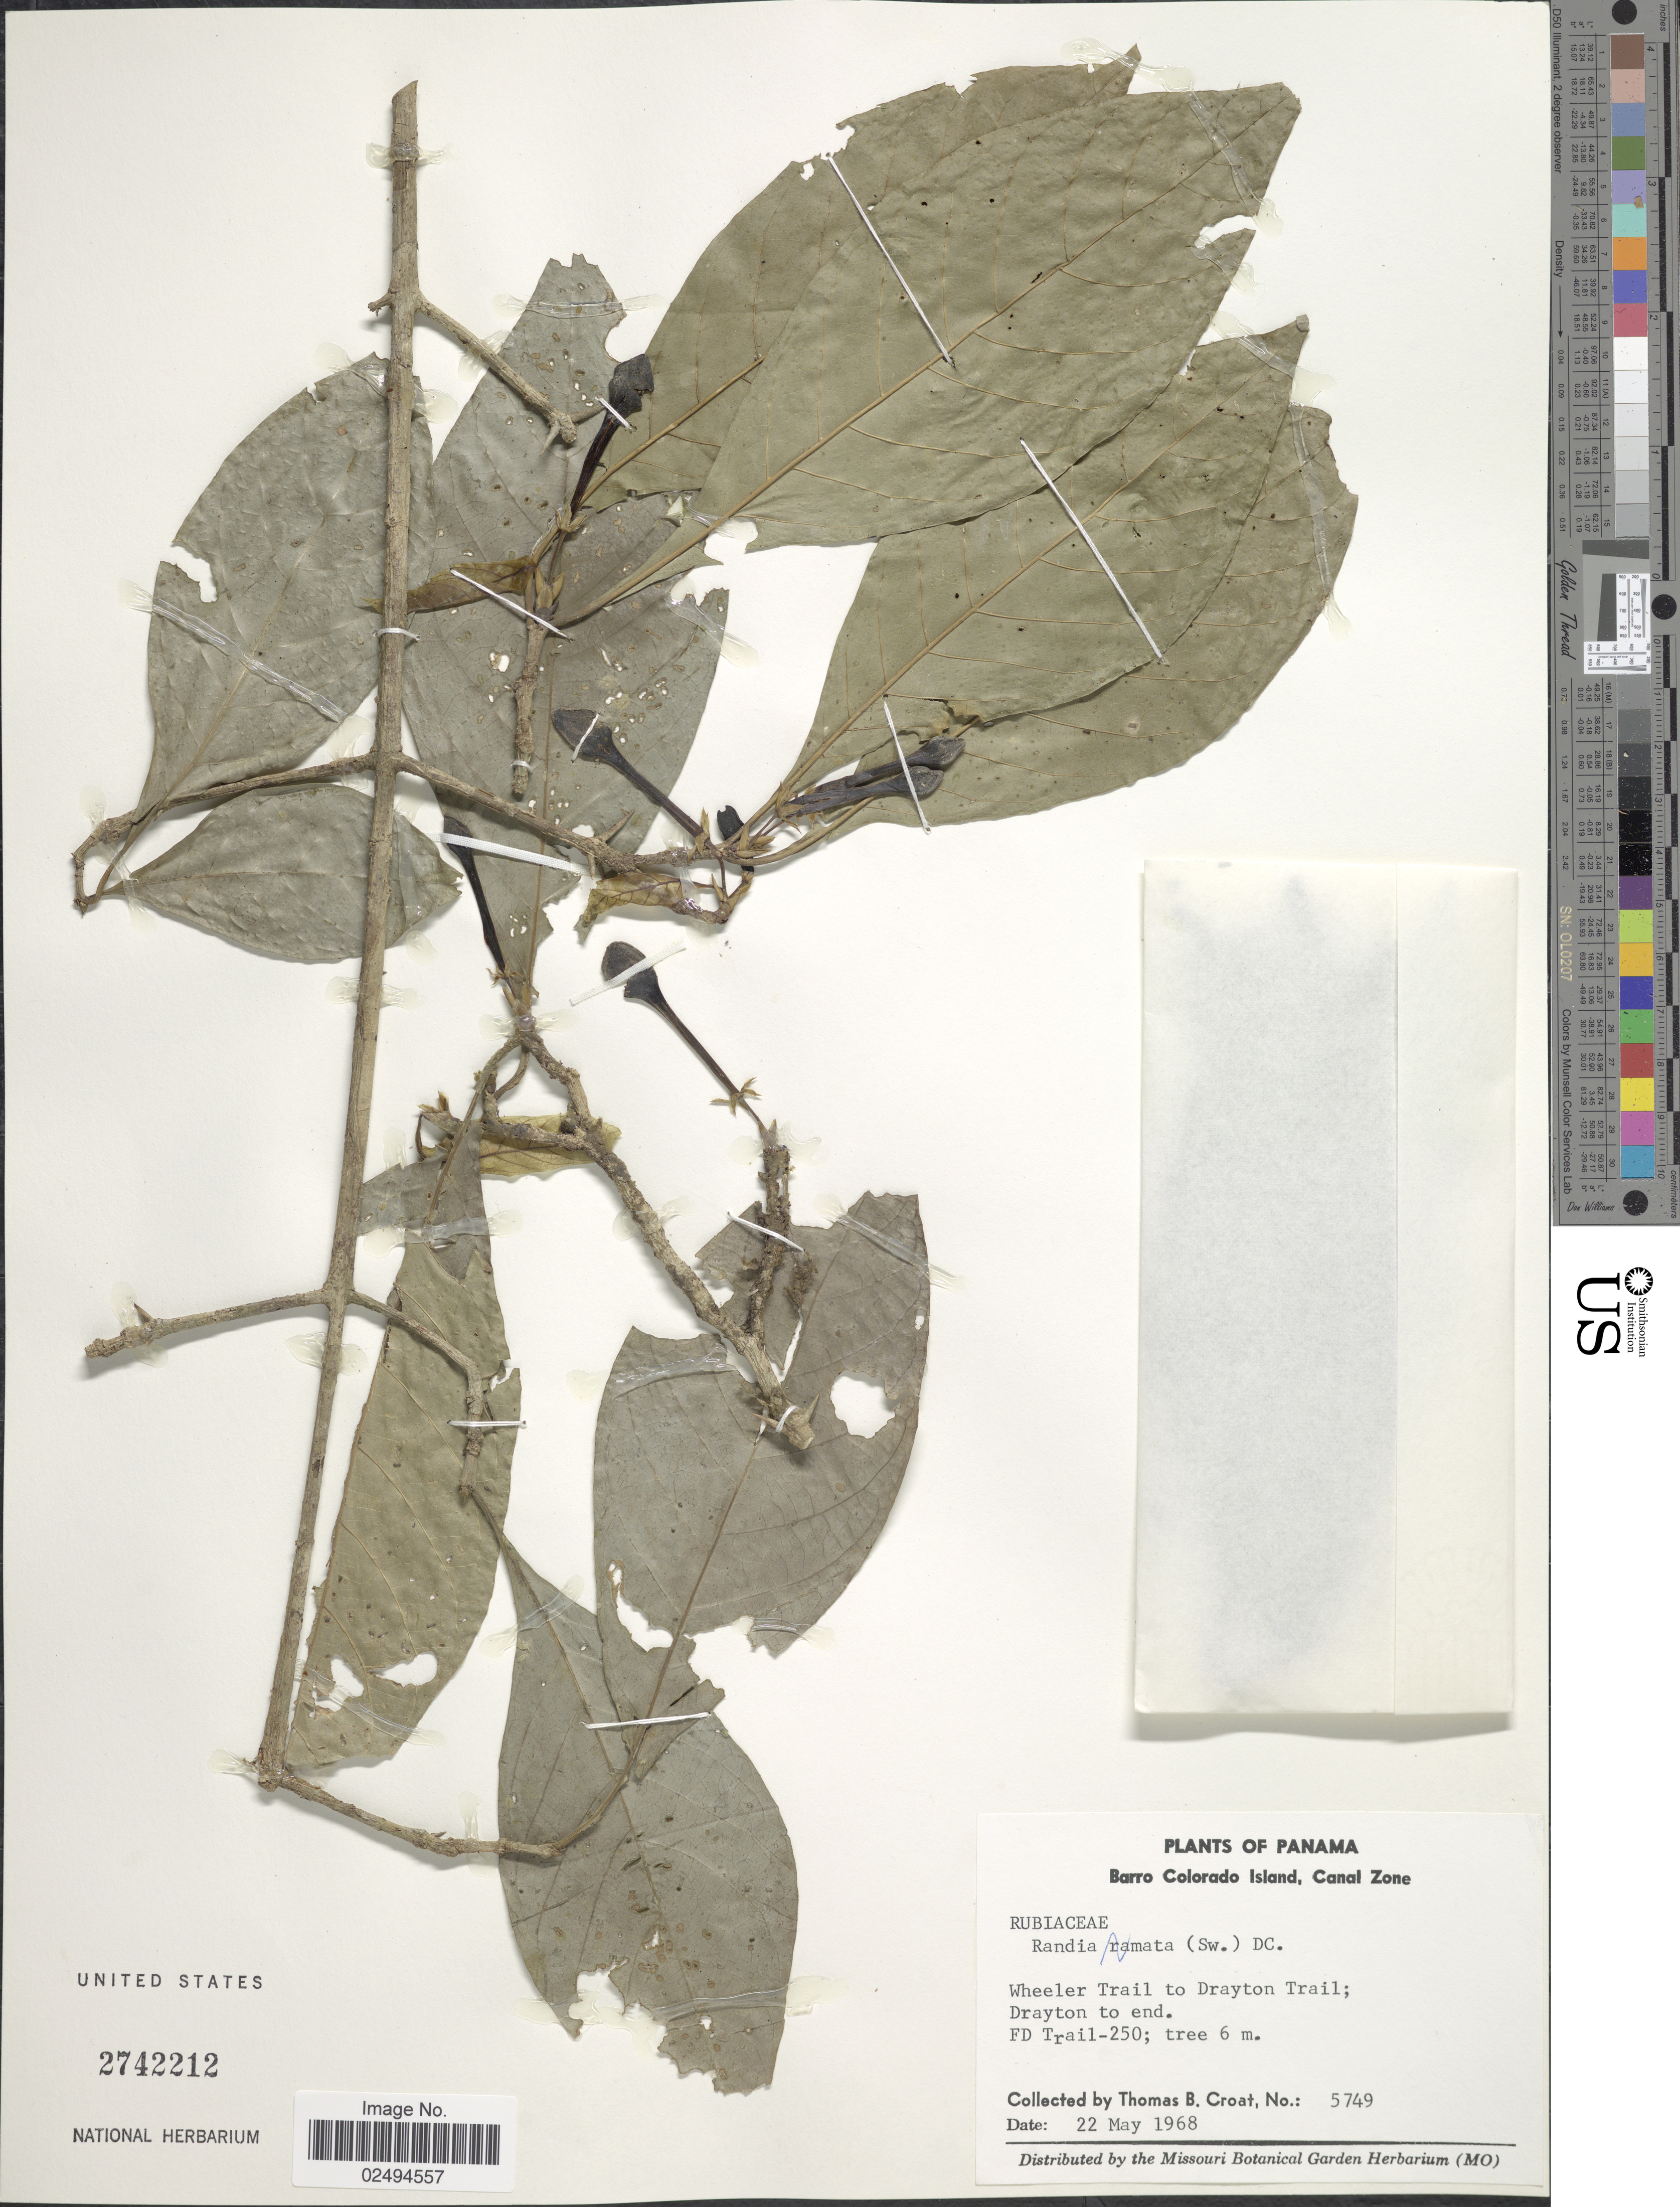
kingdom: Plantae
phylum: Tracheophyta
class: Magnoliopsida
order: Gentianales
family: Rubiaceae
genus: Randia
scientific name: Randia armata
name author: (Sw.) DC.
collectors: T. B. Croat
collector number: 5749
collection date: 1968-05-22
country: Panama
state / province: Panamá Oeste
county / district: Canal Zone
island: Barro Colorado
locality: Barro Colorado Island, Canal Zone. Wheeler Trail to Drayton Trail. Drayton to end.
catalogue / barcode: US 2742212